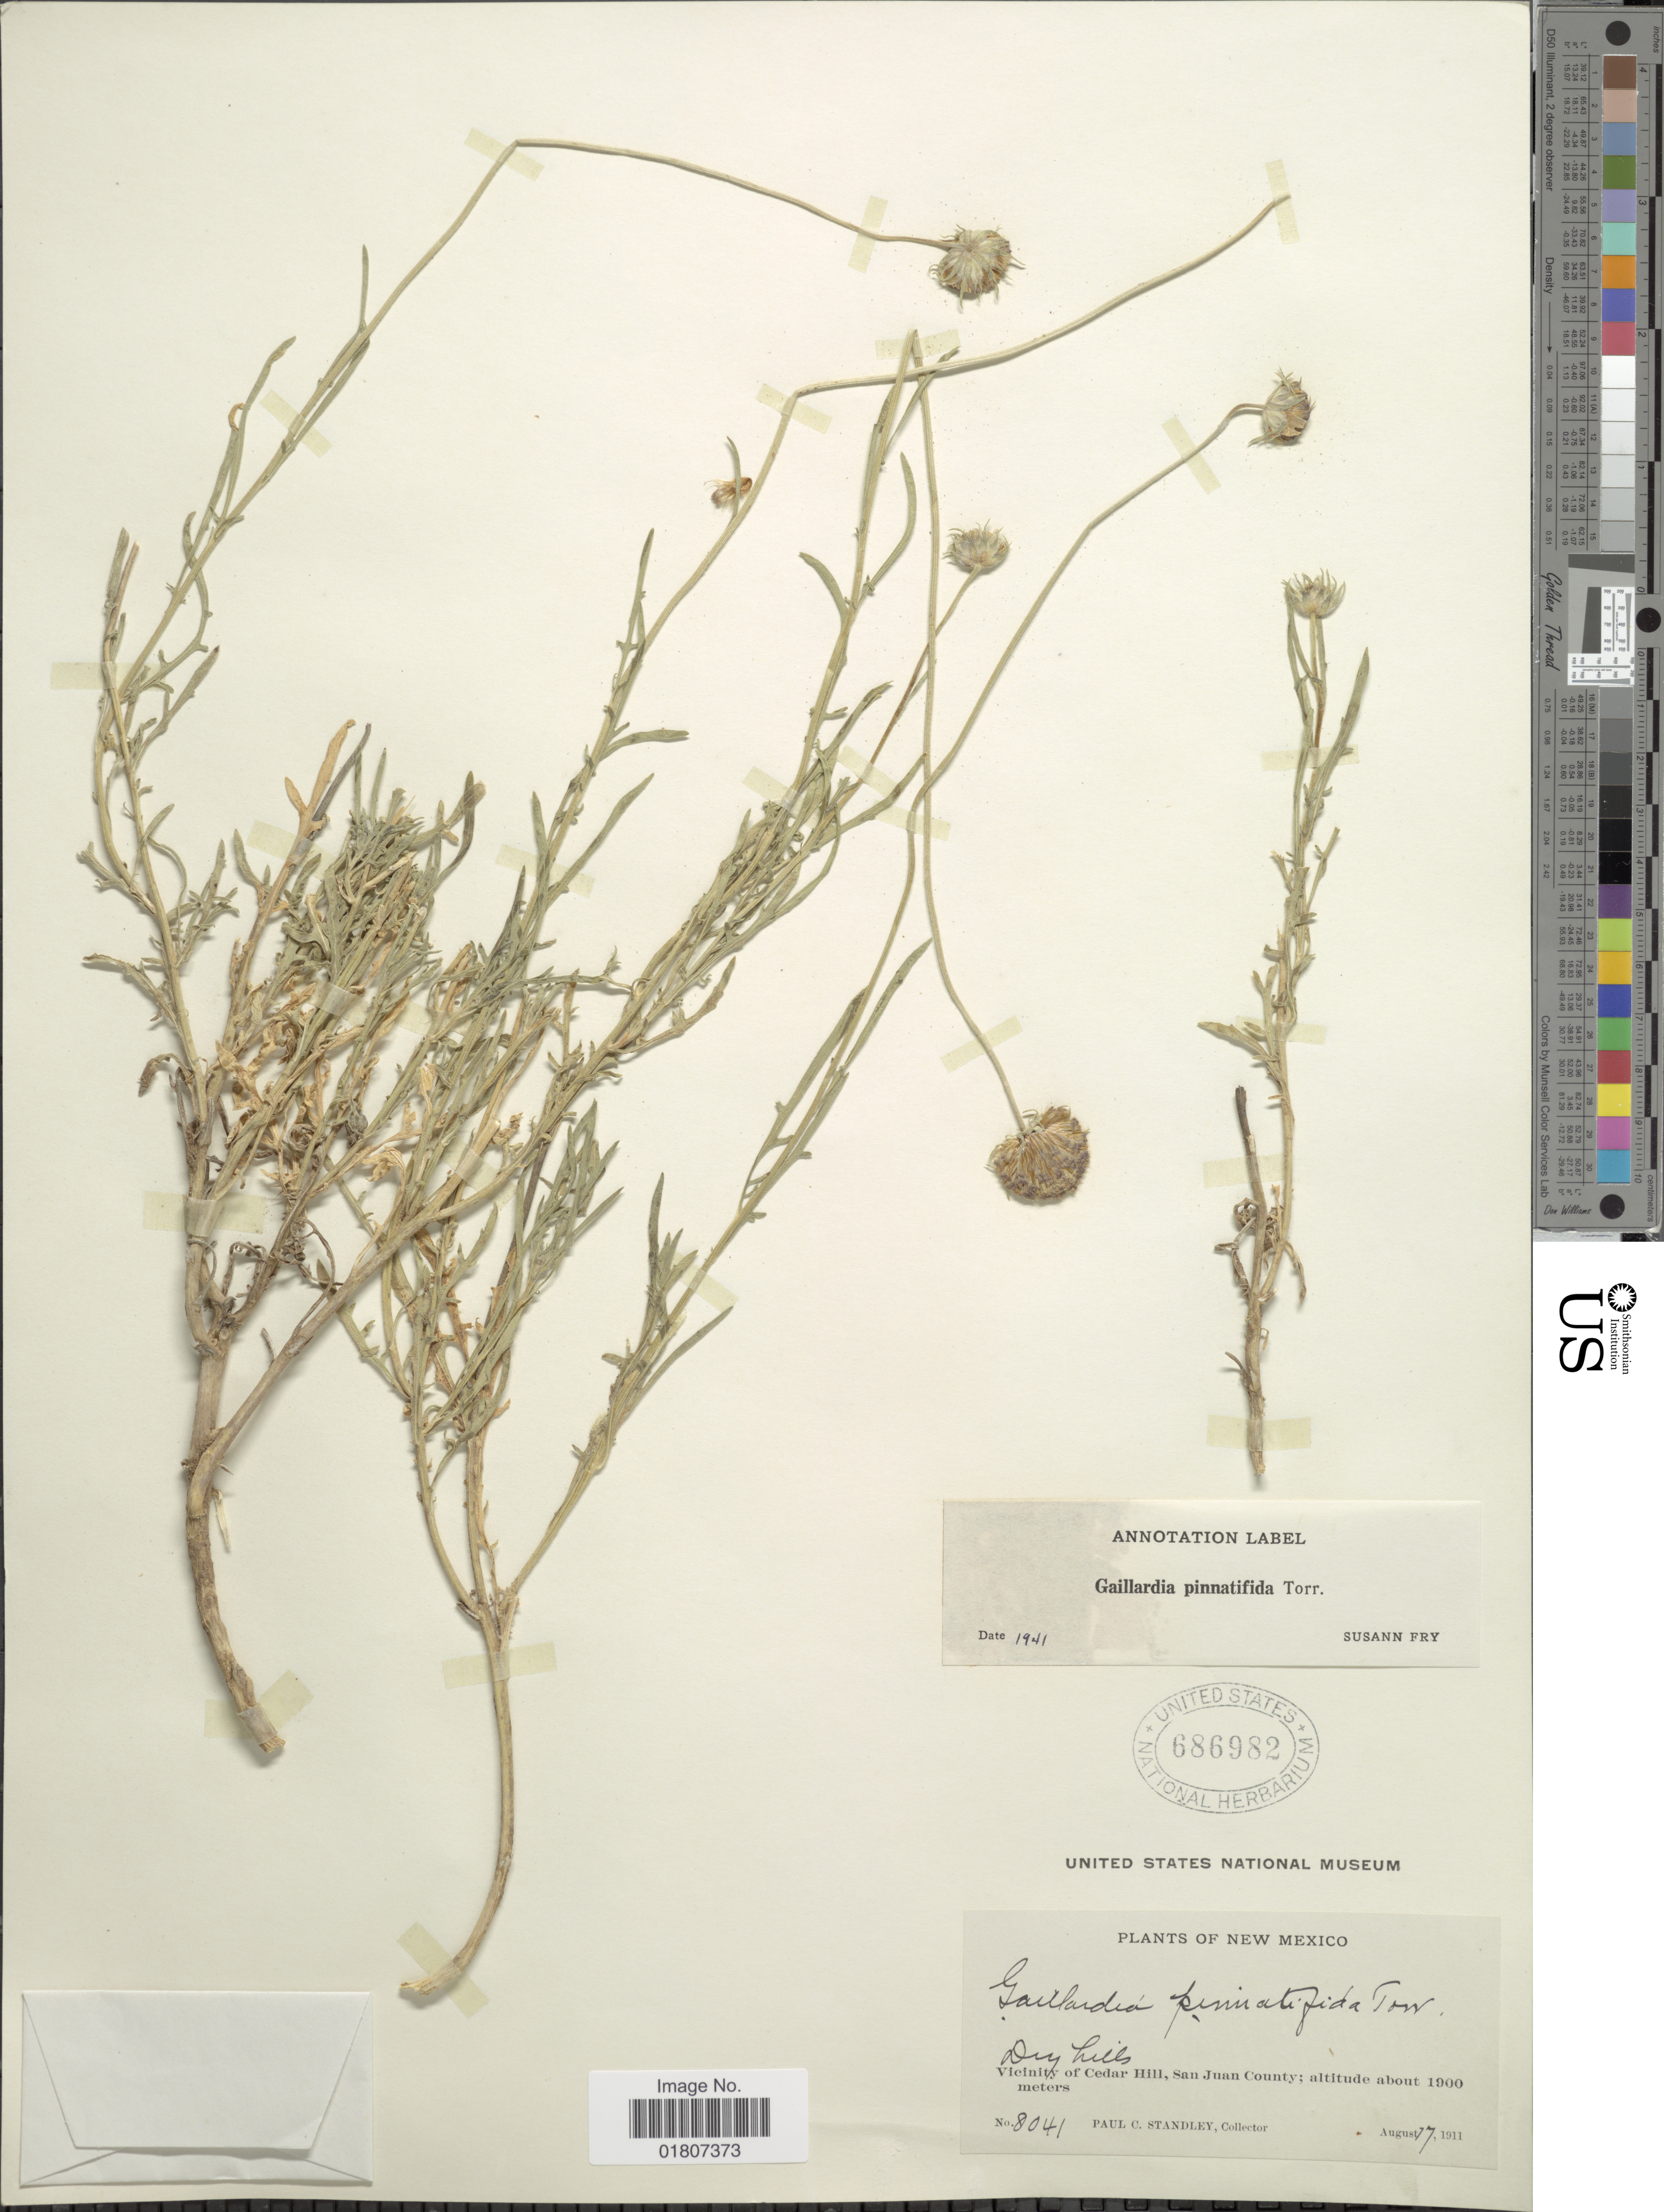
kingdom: Plantae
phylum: Tracheophyta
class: Magnoliopsida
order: Asterales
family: Asteraceae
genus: Gaillardia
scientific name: Gaillardia pinnatifida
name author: Torr.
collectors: P. C. Standley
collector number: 8041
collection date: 1911-08-17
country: United States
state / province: New Mexico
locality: Vicinity of Cedar Hill, San Juan County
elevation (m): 1900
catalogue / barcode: US 686982